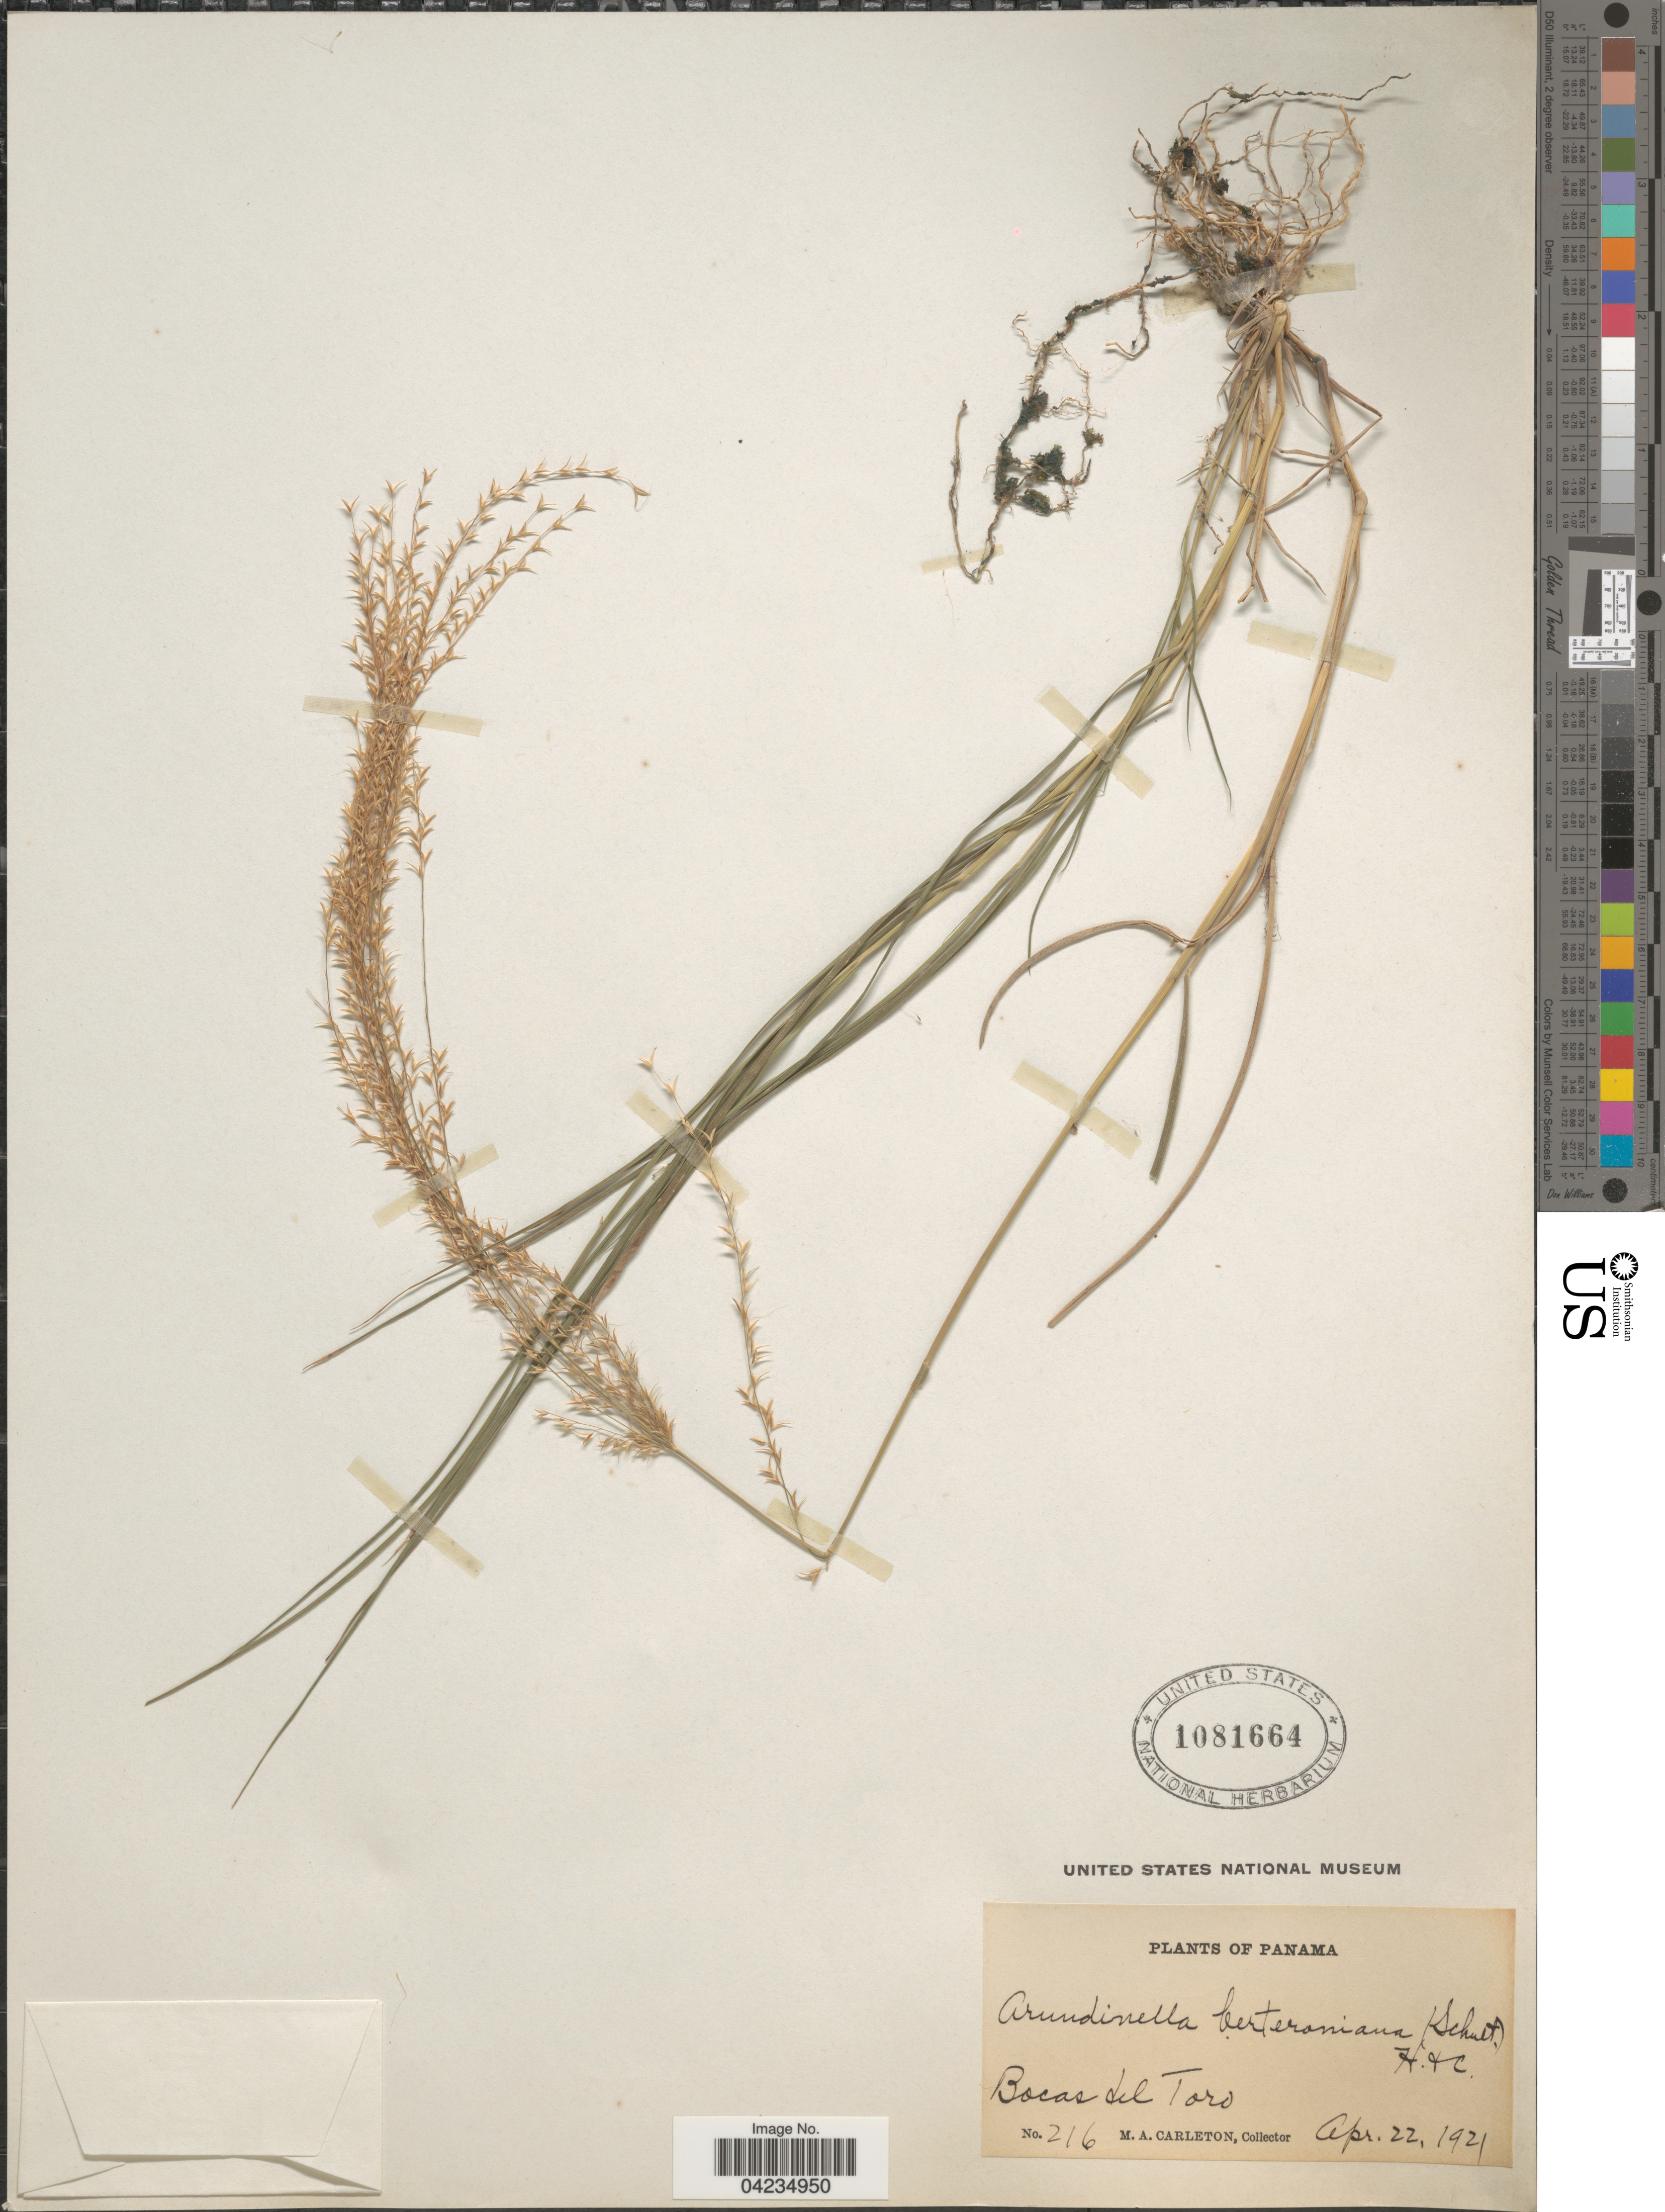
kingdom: Plantae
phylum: Tracheophyta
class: Liliopsida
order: Poales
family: Poaceae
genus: Arundinella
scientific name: Arundinella berteroniana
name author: (Schult.) Hitchc. & Chase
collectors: M. A. Carleton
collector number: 216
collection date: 1921-04-22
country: Panama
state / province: Bocas del Toro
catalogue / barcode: US 1081664